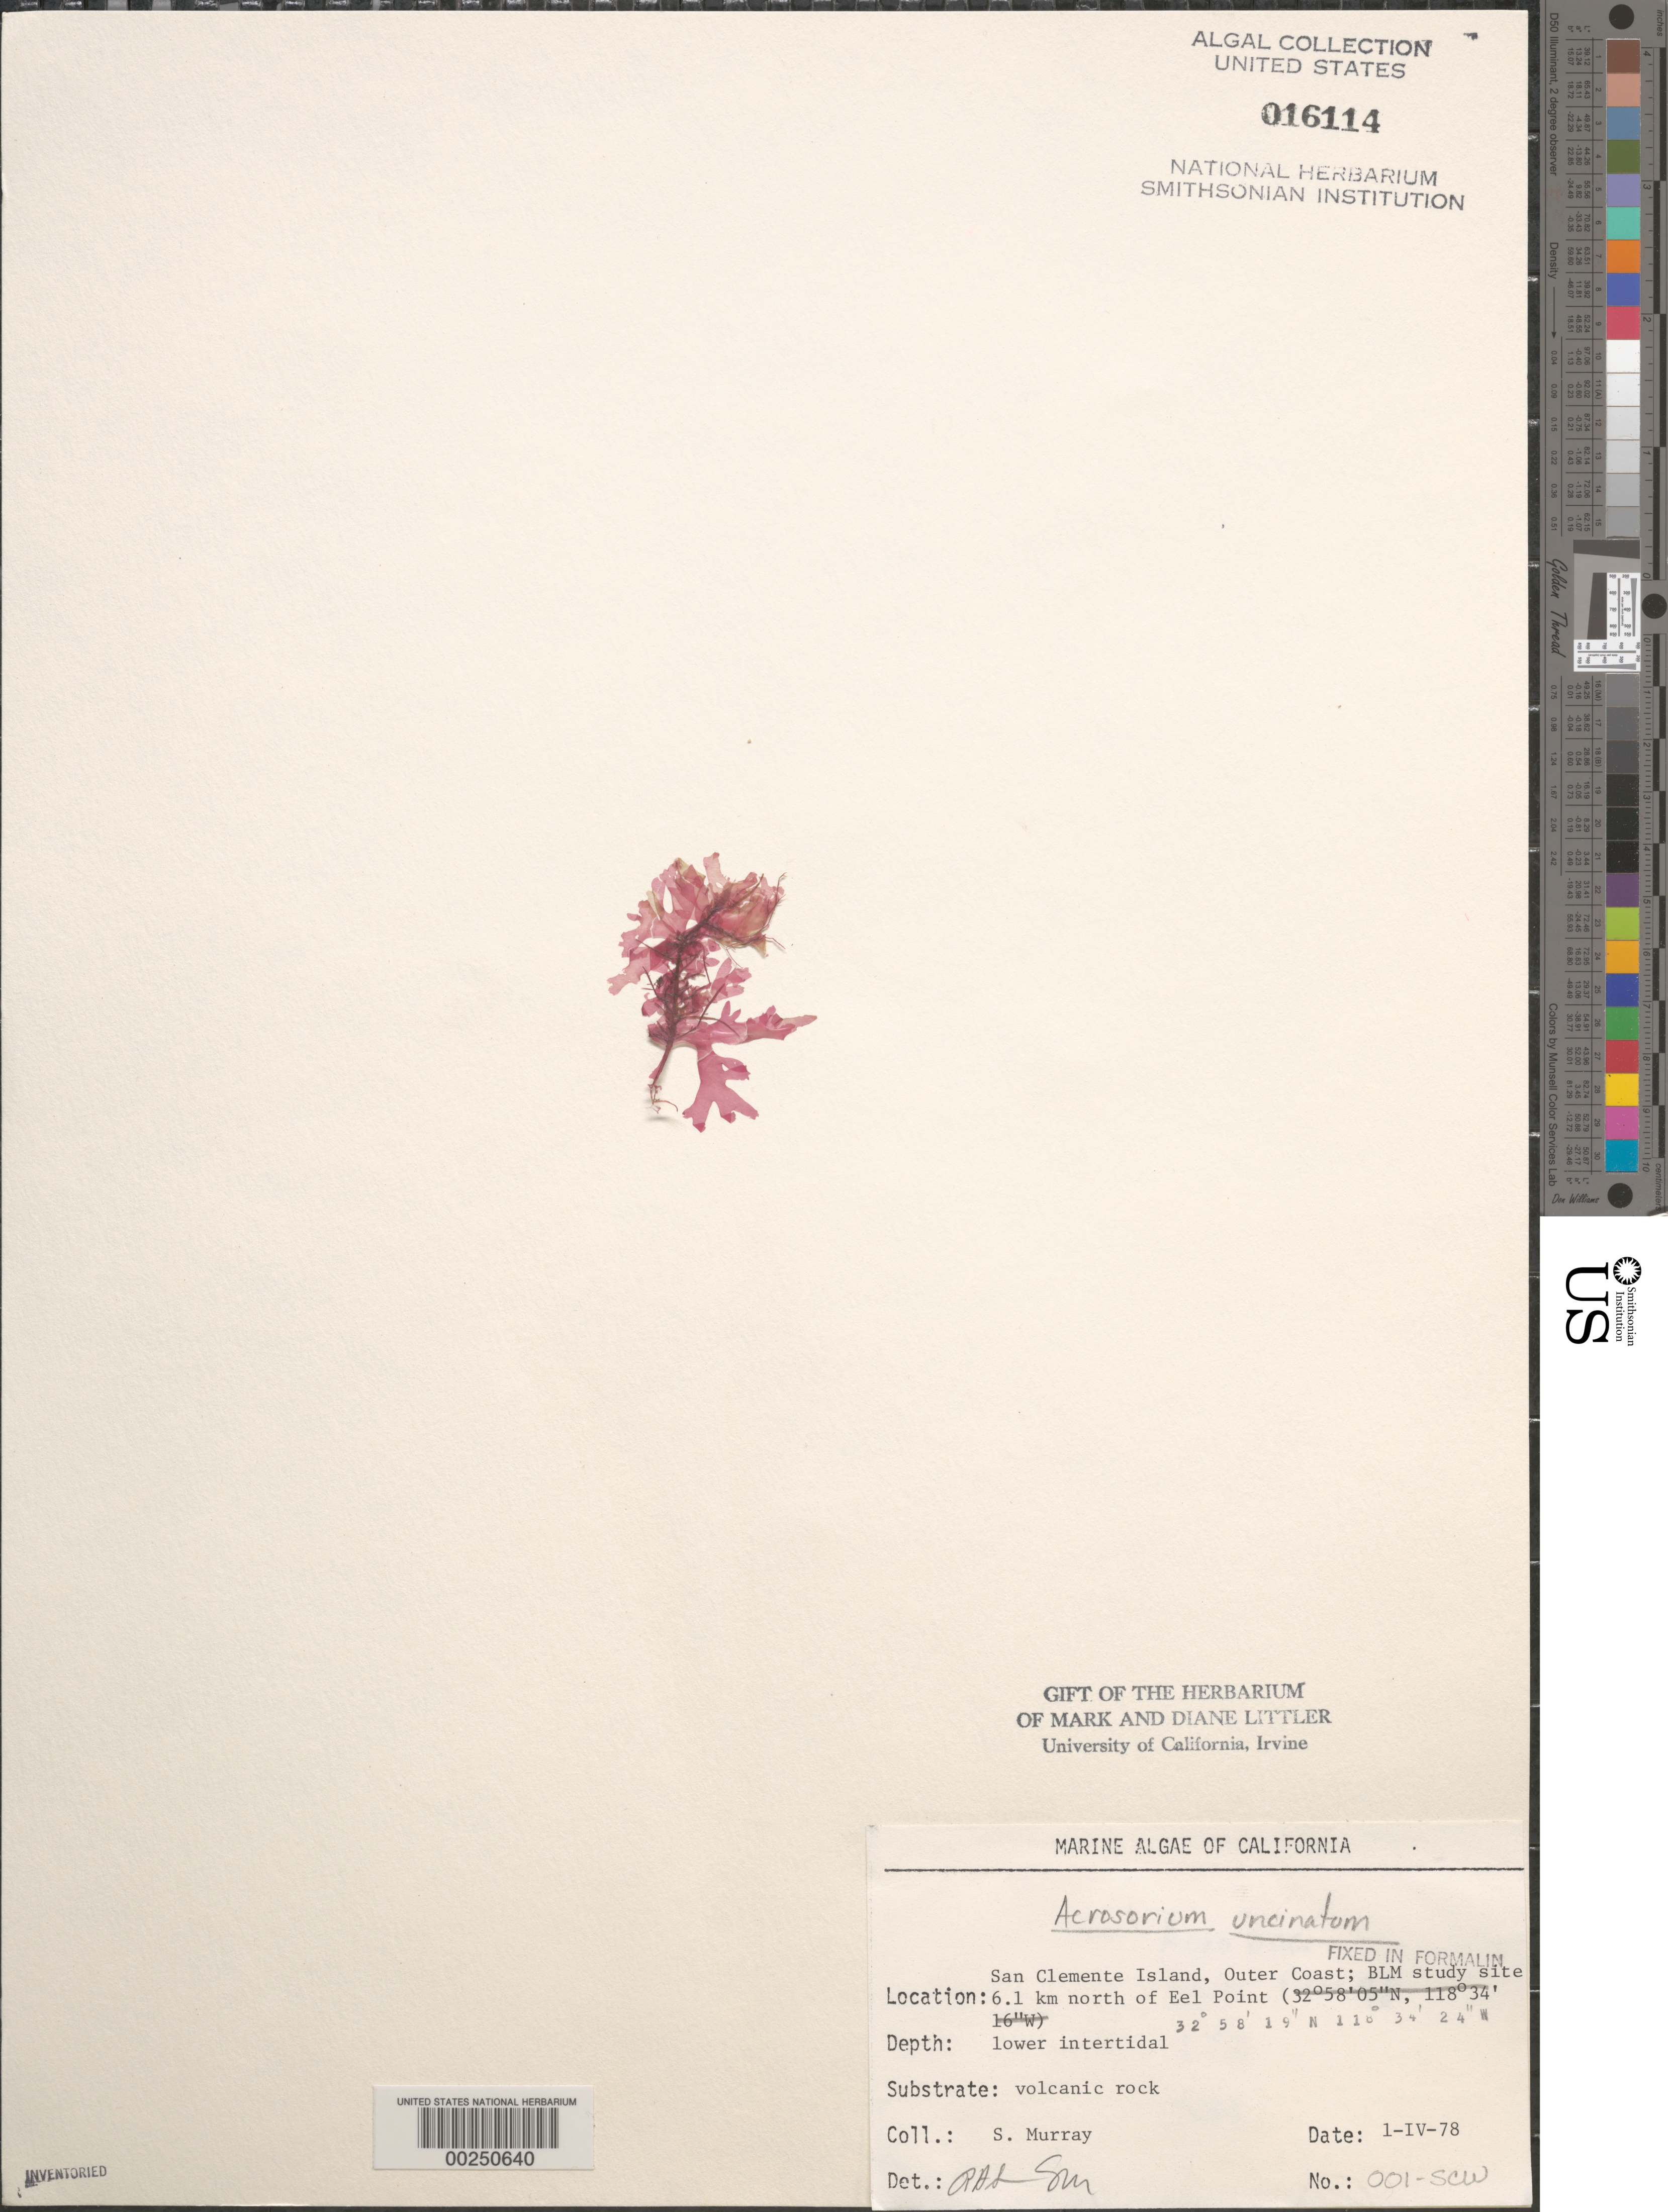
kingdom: Plantae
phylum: Rhodophyta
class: Florideophyceae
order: Ceramiales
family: Delesseriaceae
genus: Cryptopleura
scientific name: Cryptopleura ramosa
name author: (Huds.) L.M. Newton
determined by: Algae name updating Project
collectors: S. N. Murray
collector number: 001-SCW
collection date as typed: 01 Apr 1978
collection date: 1978-04-01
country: United States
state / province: California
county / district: Los Angeles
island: San Clemente Island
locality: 6.1 km north of Eel Point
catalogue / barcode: US 16114